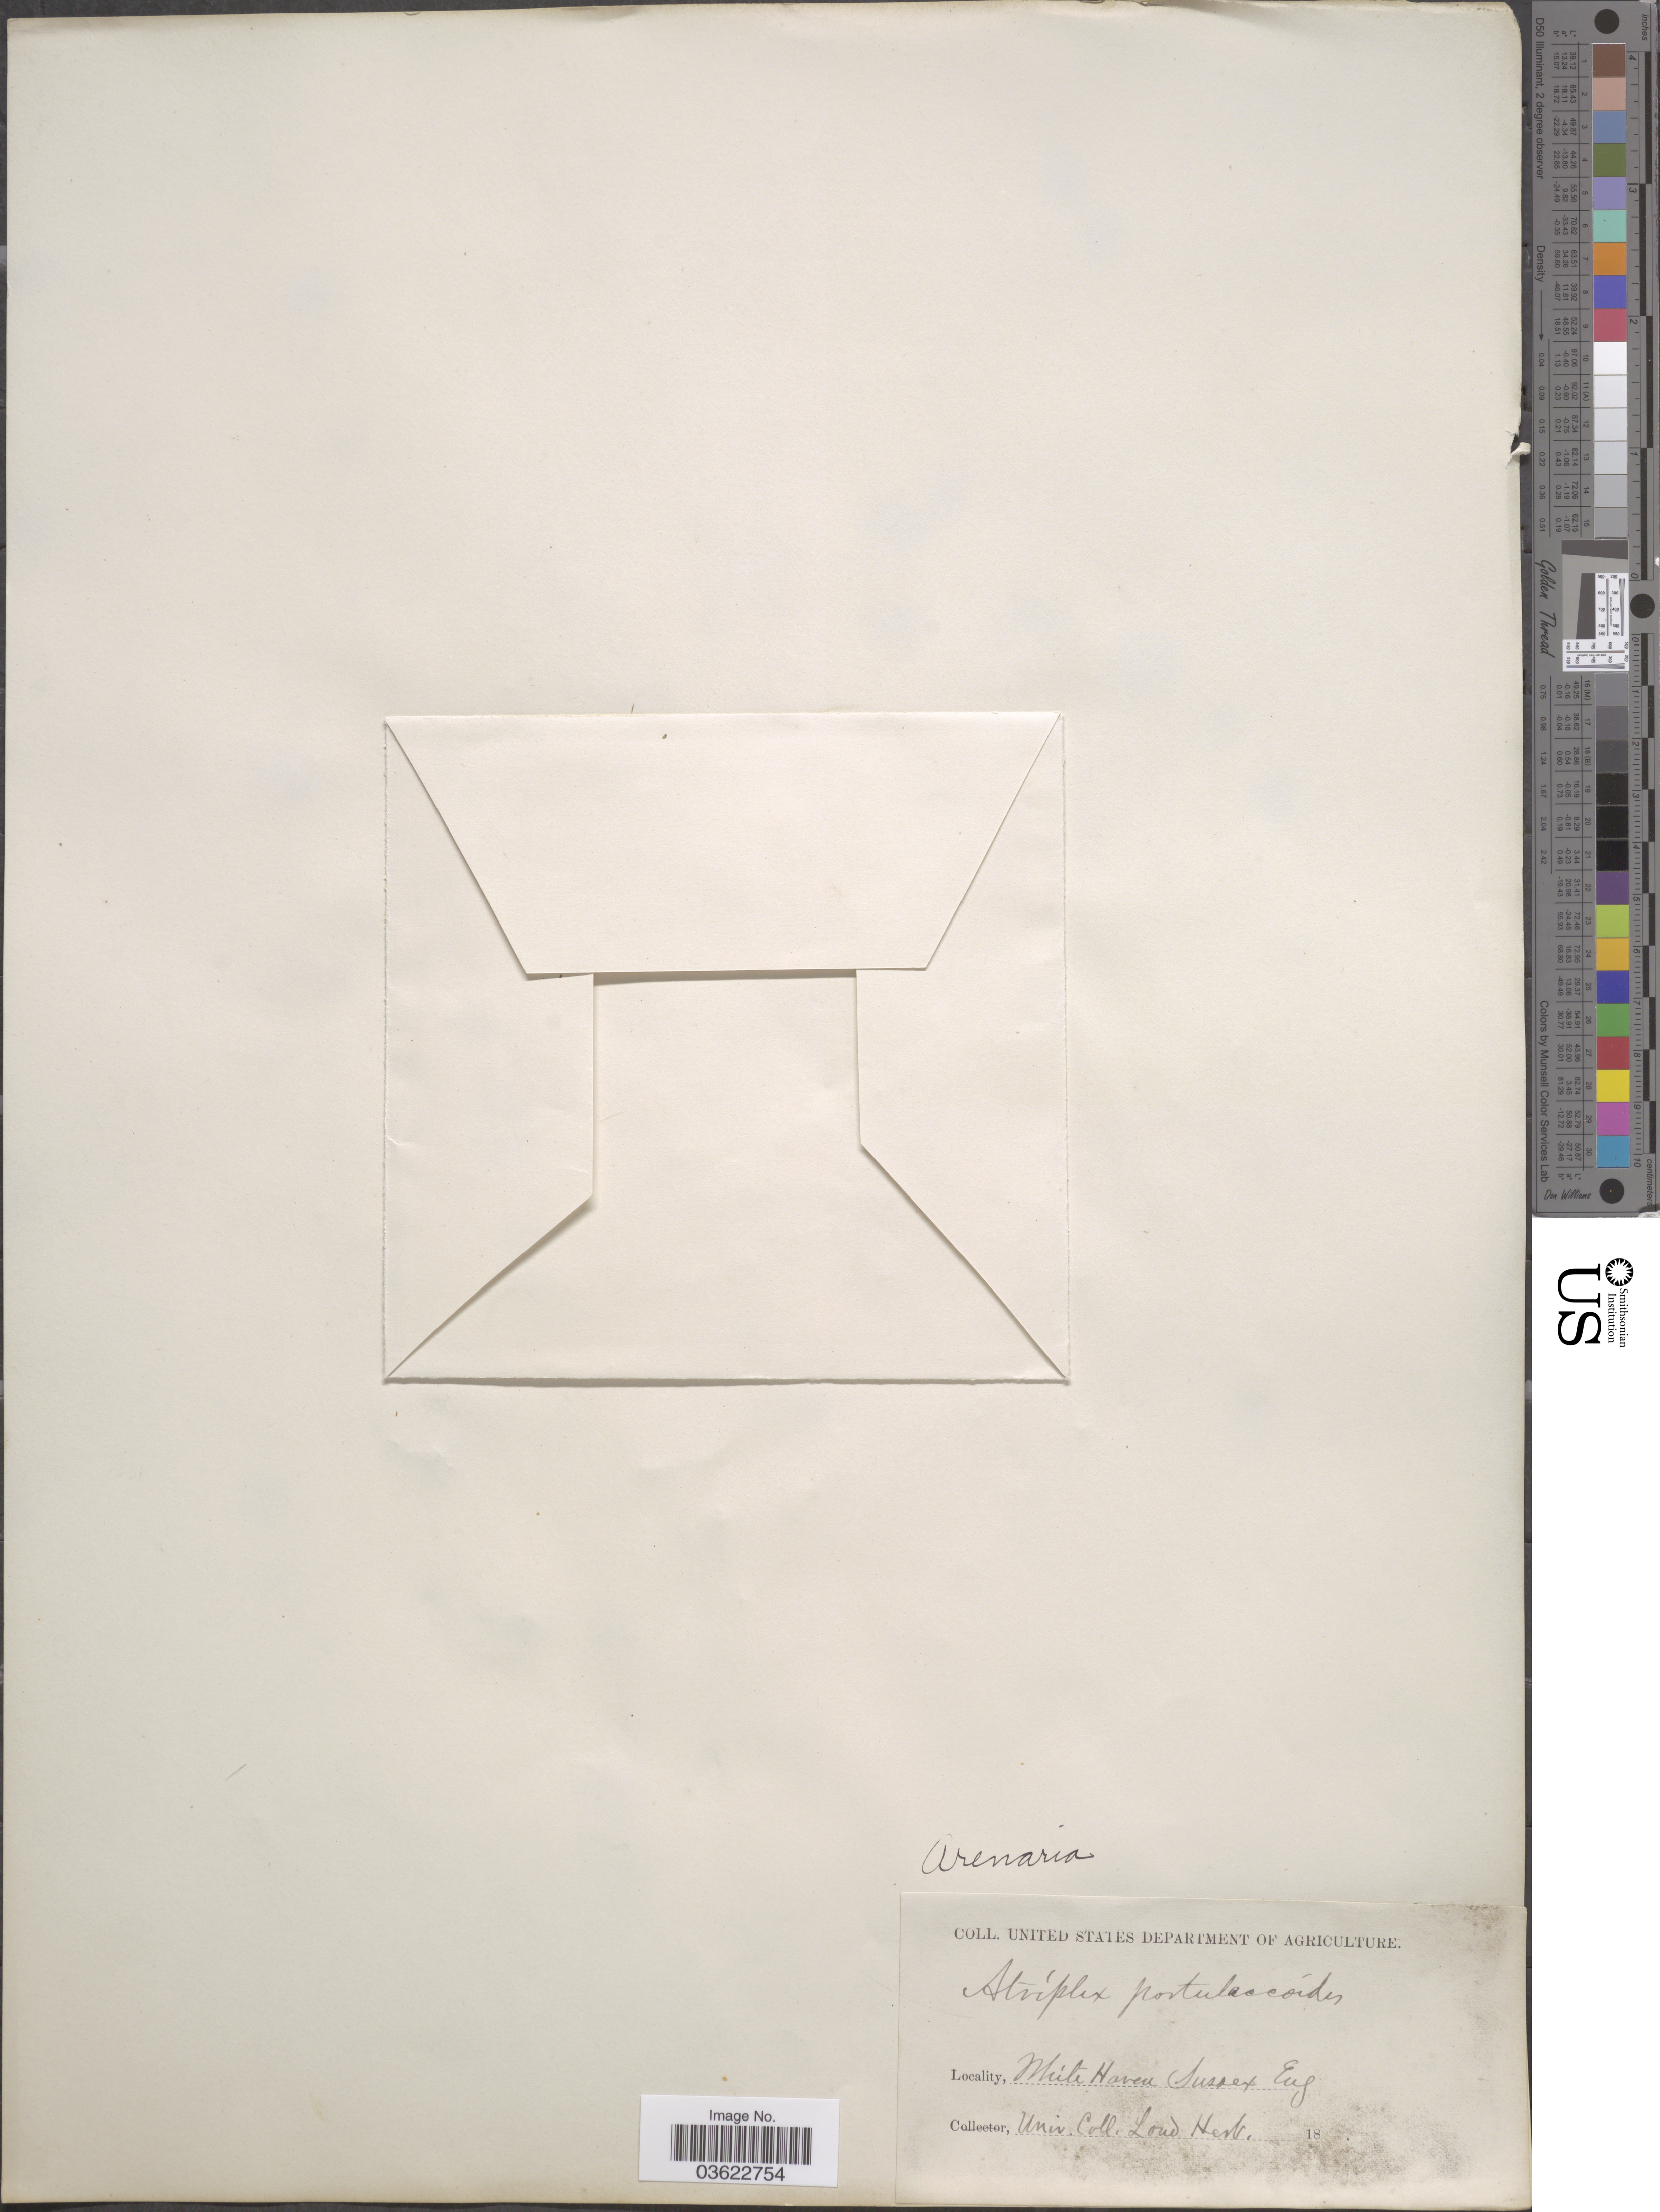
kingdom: Plantae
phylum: Tracheophyta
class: Magnoliopsida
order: Caryophyllales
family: Caryophyllaceae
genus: Arenaria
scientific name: Arenaria sp.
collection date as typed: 18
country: United Kingdom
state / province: England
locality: White Haven Sussex.